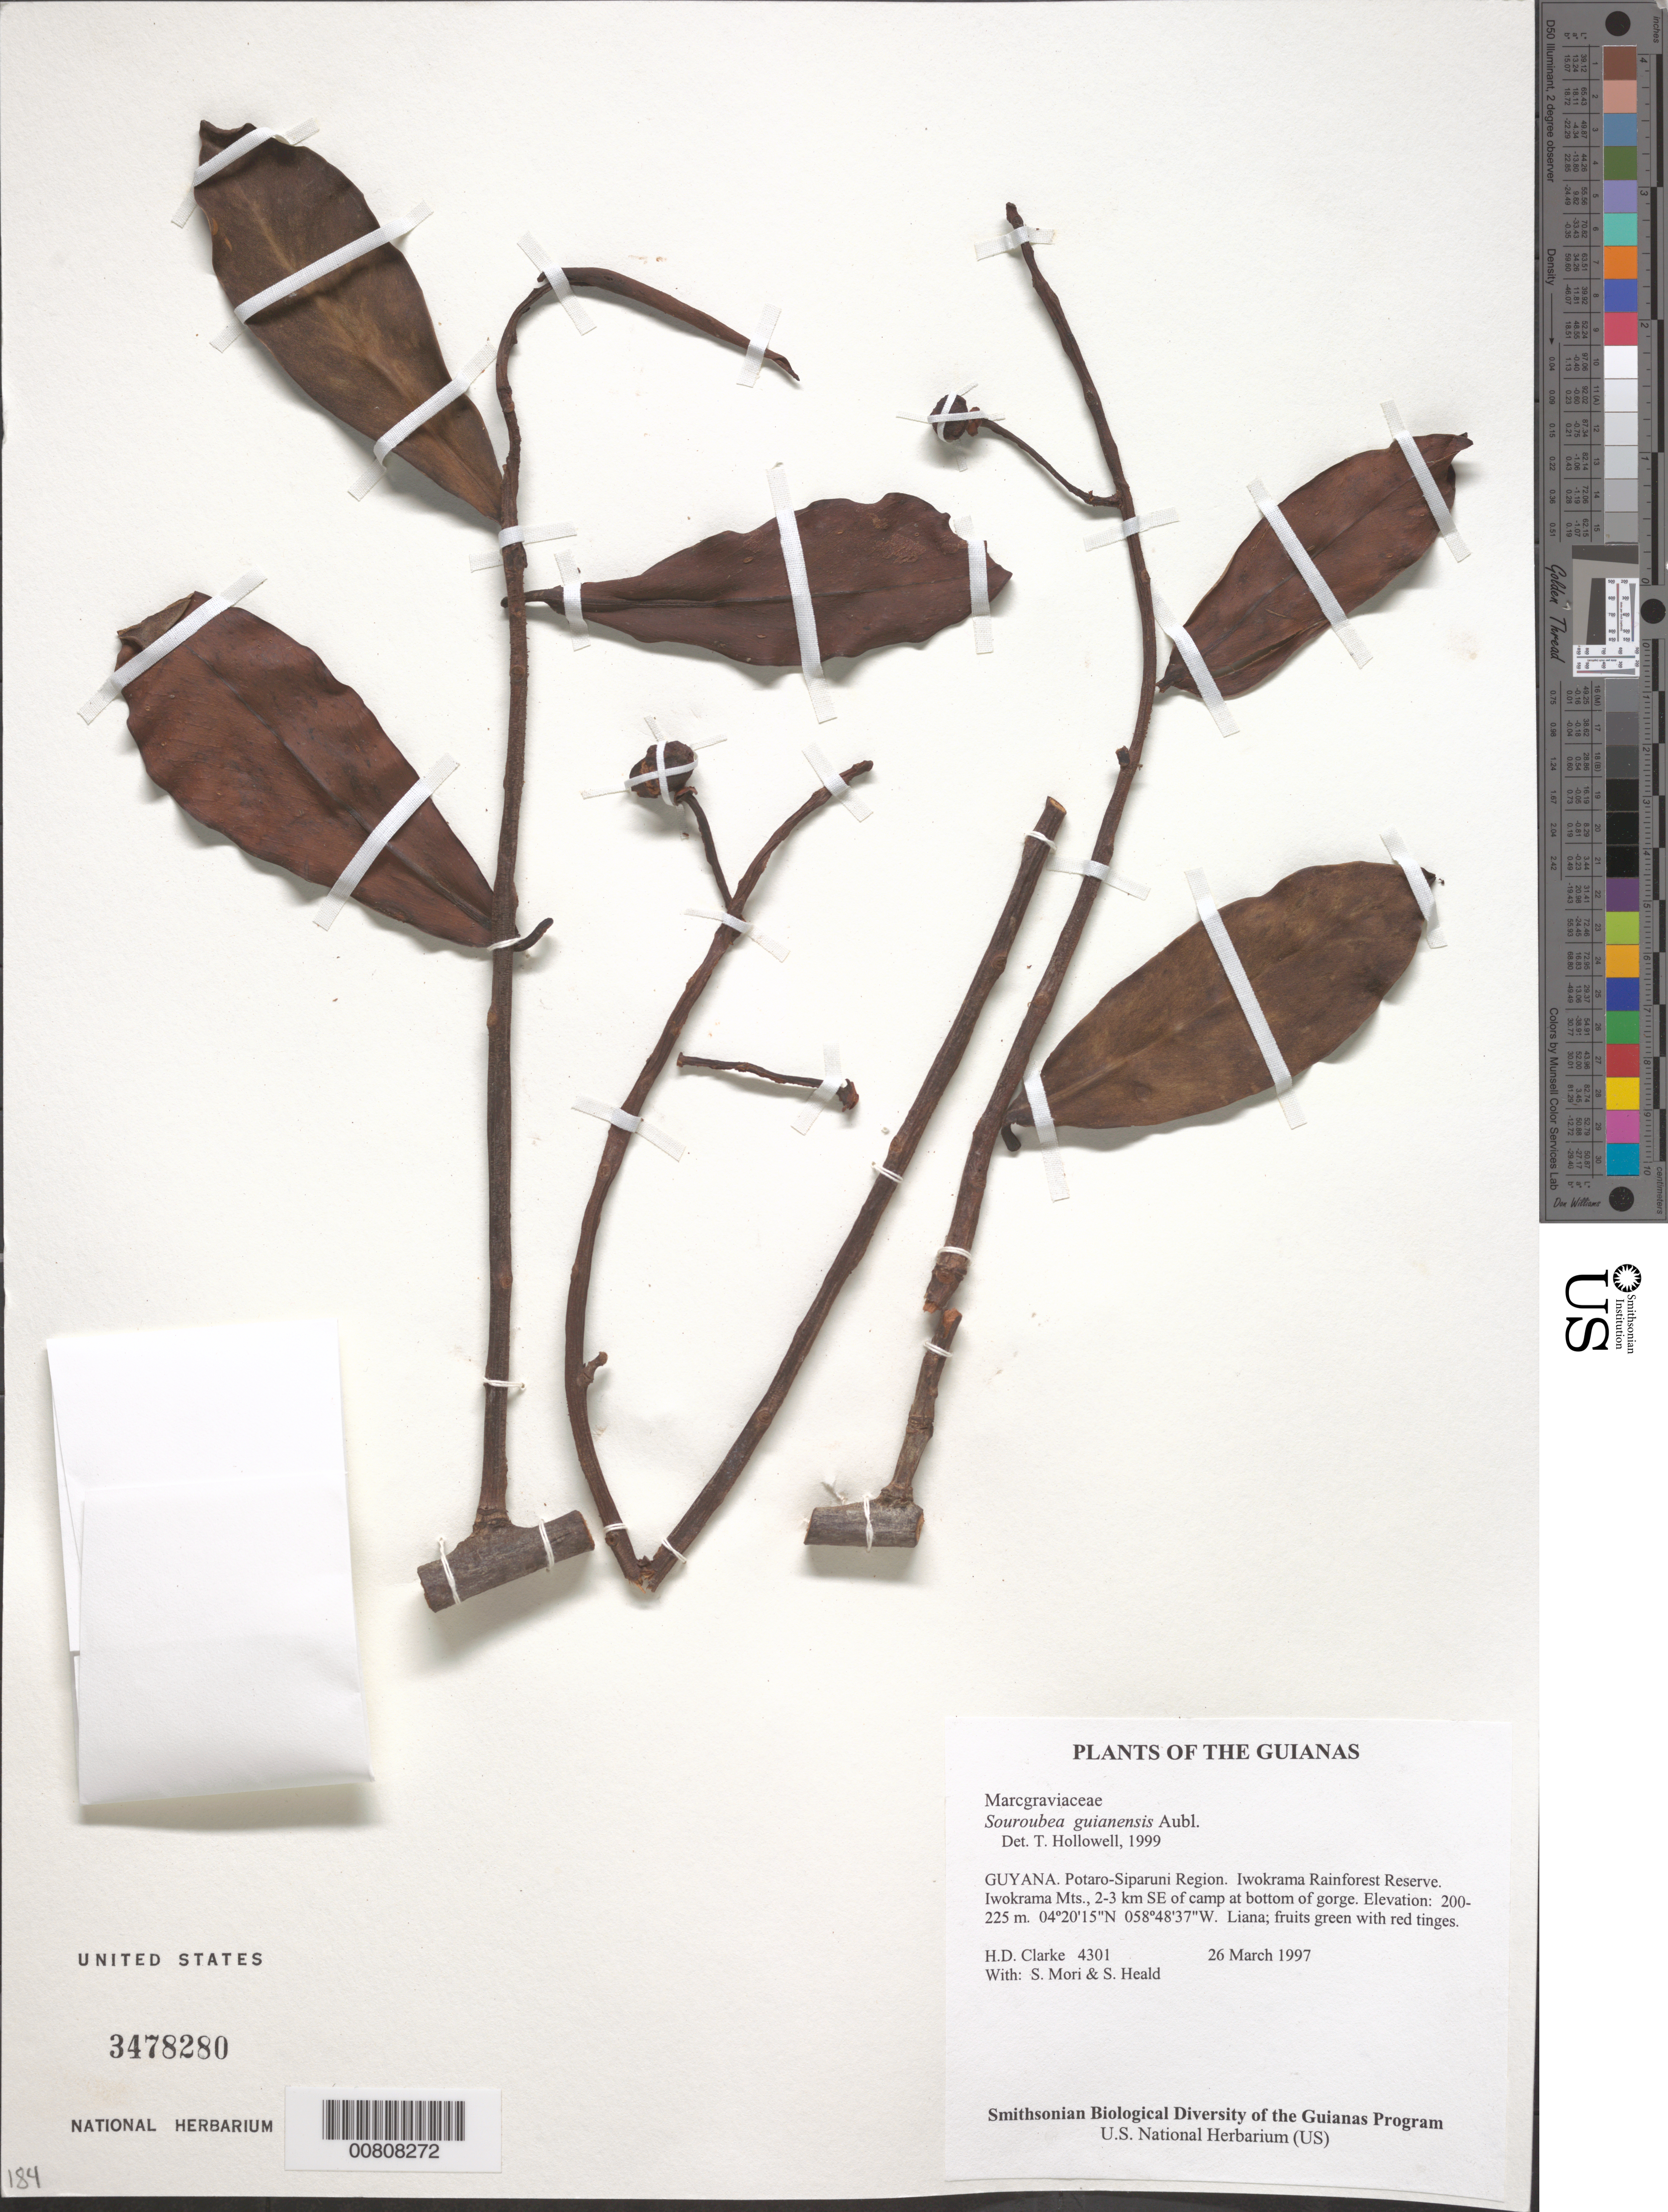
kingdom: Plantae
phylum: Tracheophyta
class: Magnoliopsida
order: Ericales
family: Marcgraviaceae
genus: Souroubea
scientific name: Souroubea guianensis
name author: Aubl.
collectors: H. D. Clarke, S. Mori & S. Heald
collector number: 4301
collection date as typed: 26 March 1997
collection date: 1997-03-26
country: Guyana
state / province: Potaro-Siparuni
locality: Iwokrama Rainforest Reserve. Iwokrama Mts., 2-3 km SE of camp at bottom of gorge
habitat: Dense forest on brown sand and granitic boulders; with Cassia, Carapa & Sloanea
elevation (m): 200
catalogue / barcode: US 3478280